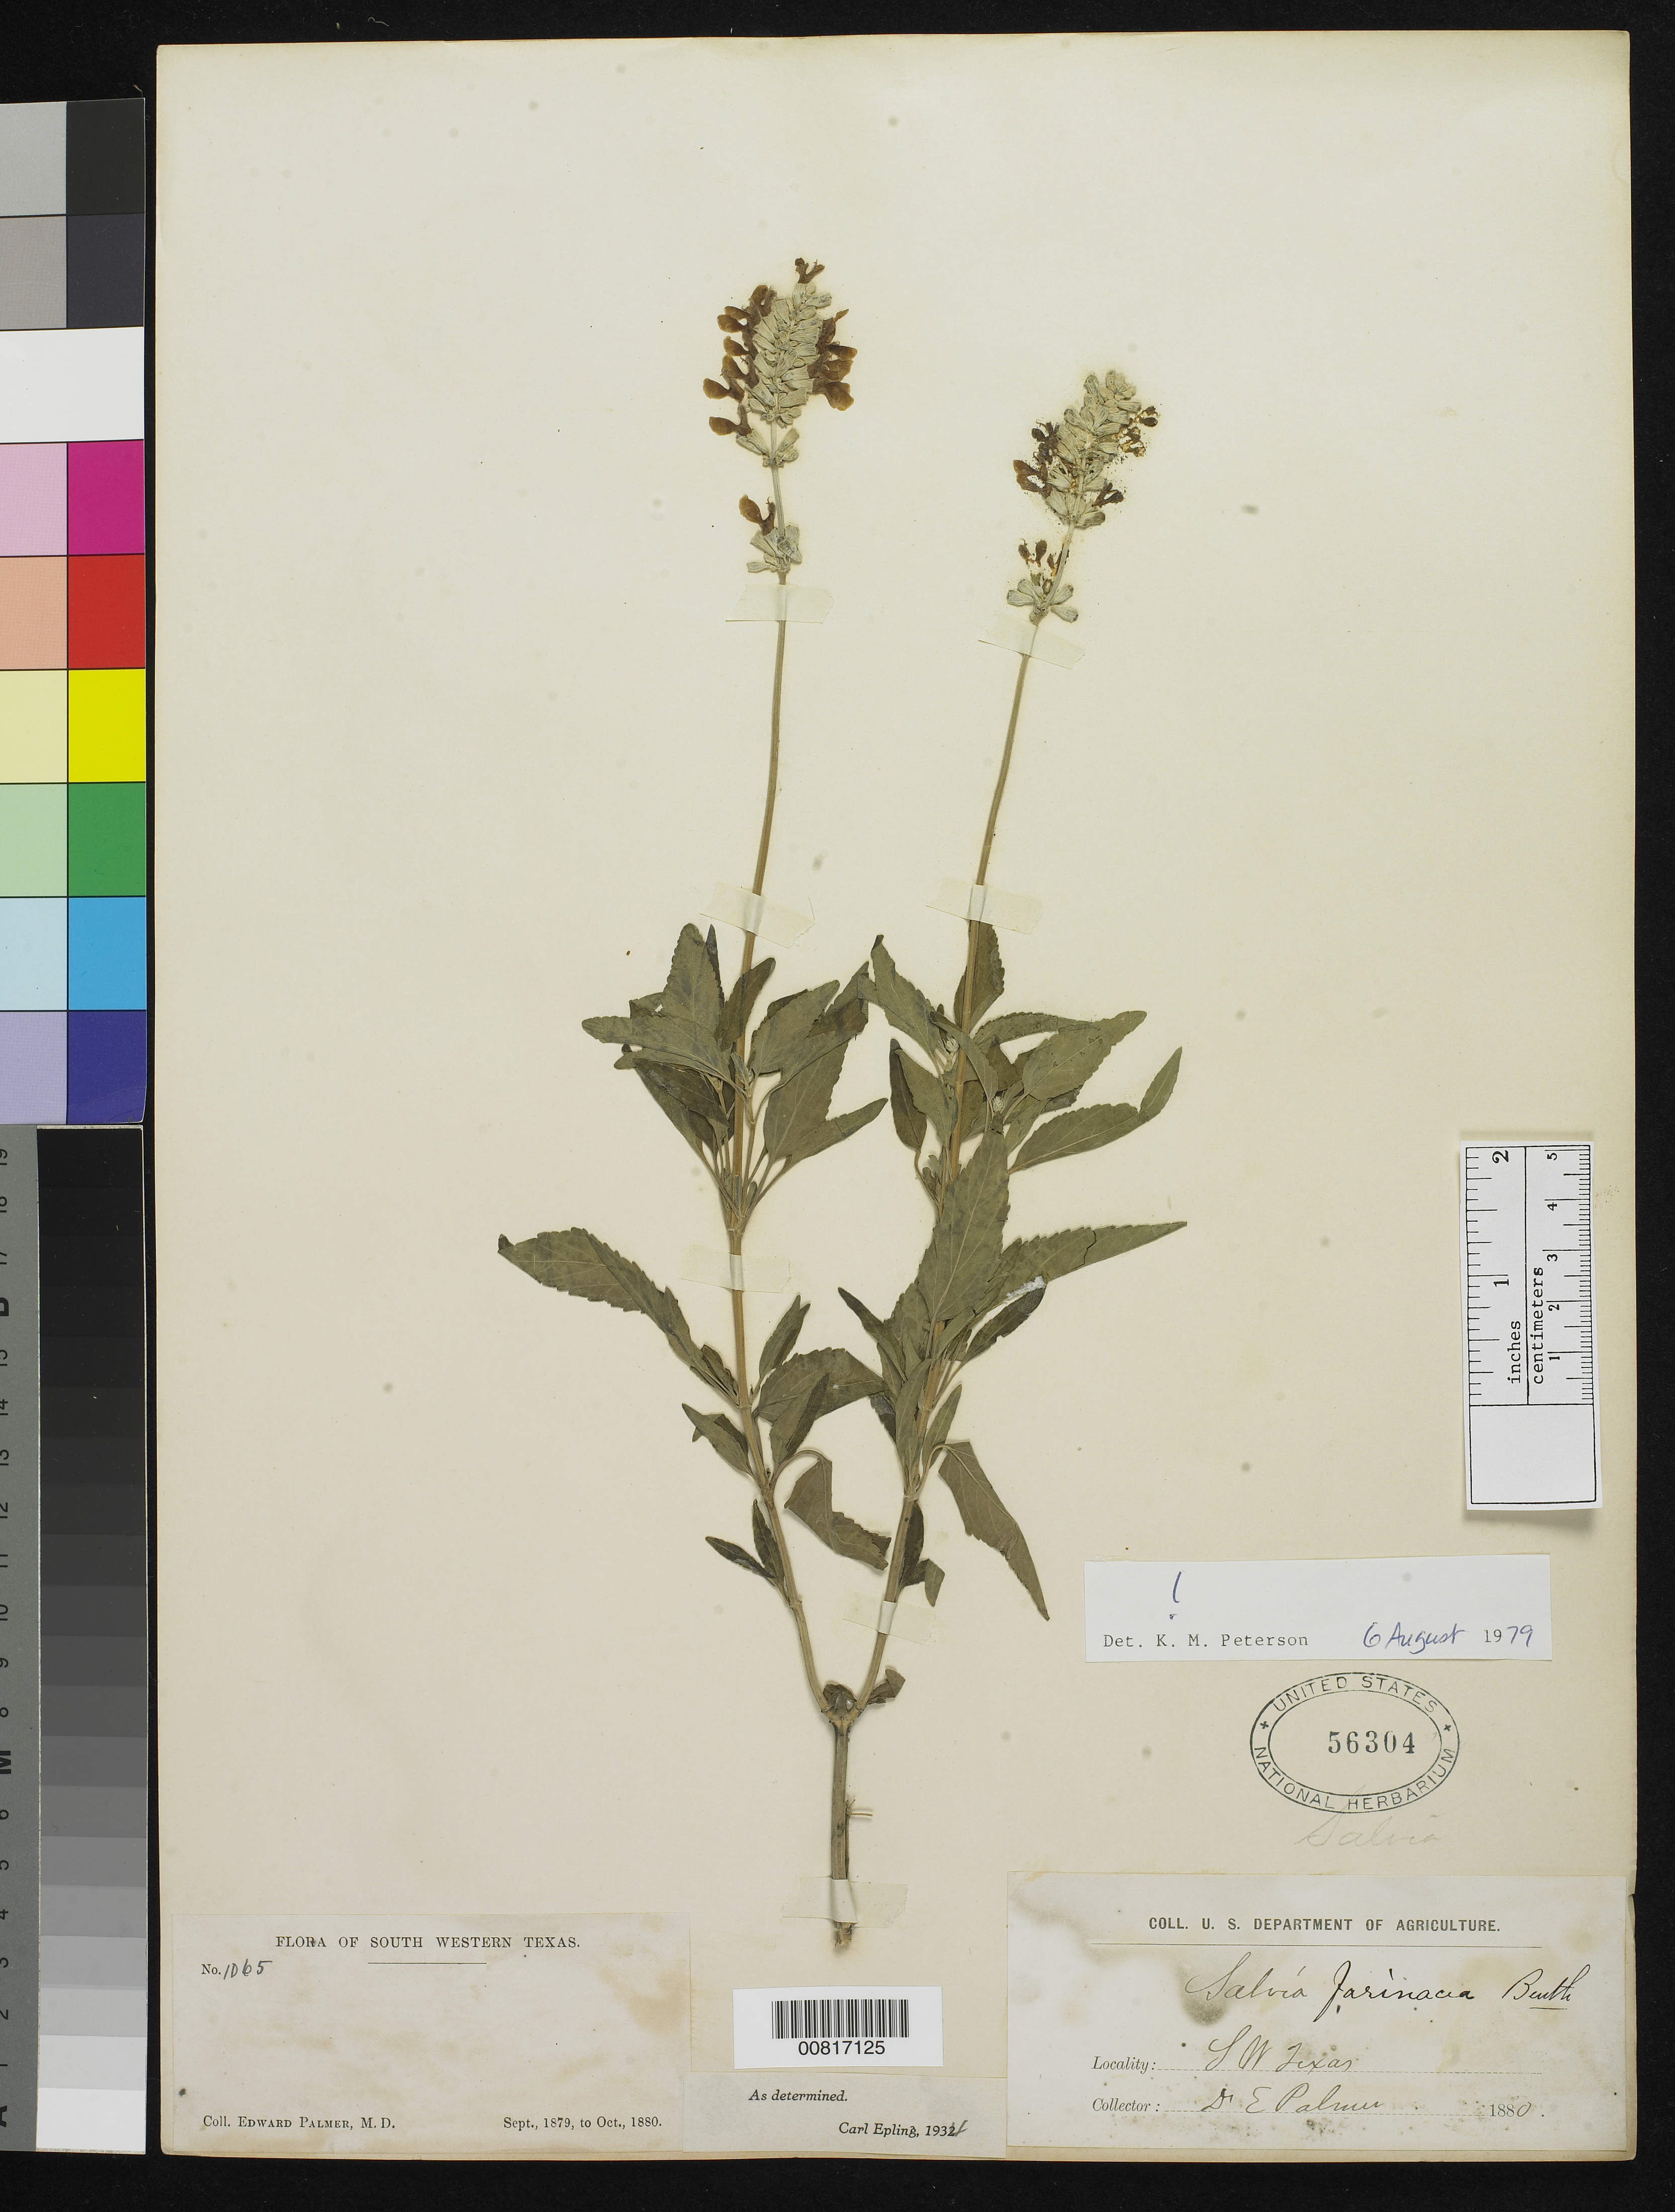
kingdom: Plantae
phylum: Tracheophyta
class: Magnoliopsida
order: Lamiales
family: Lamiaceae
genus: Salvia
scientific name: Salvia farinacea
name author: Benth.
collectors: E. Palmer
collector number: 1065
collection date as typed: Sep 1879 to -- Oct 1880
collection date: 1879-09/1880-10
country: United States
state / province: Texas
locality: South Western Texas.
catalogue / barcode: US 56304